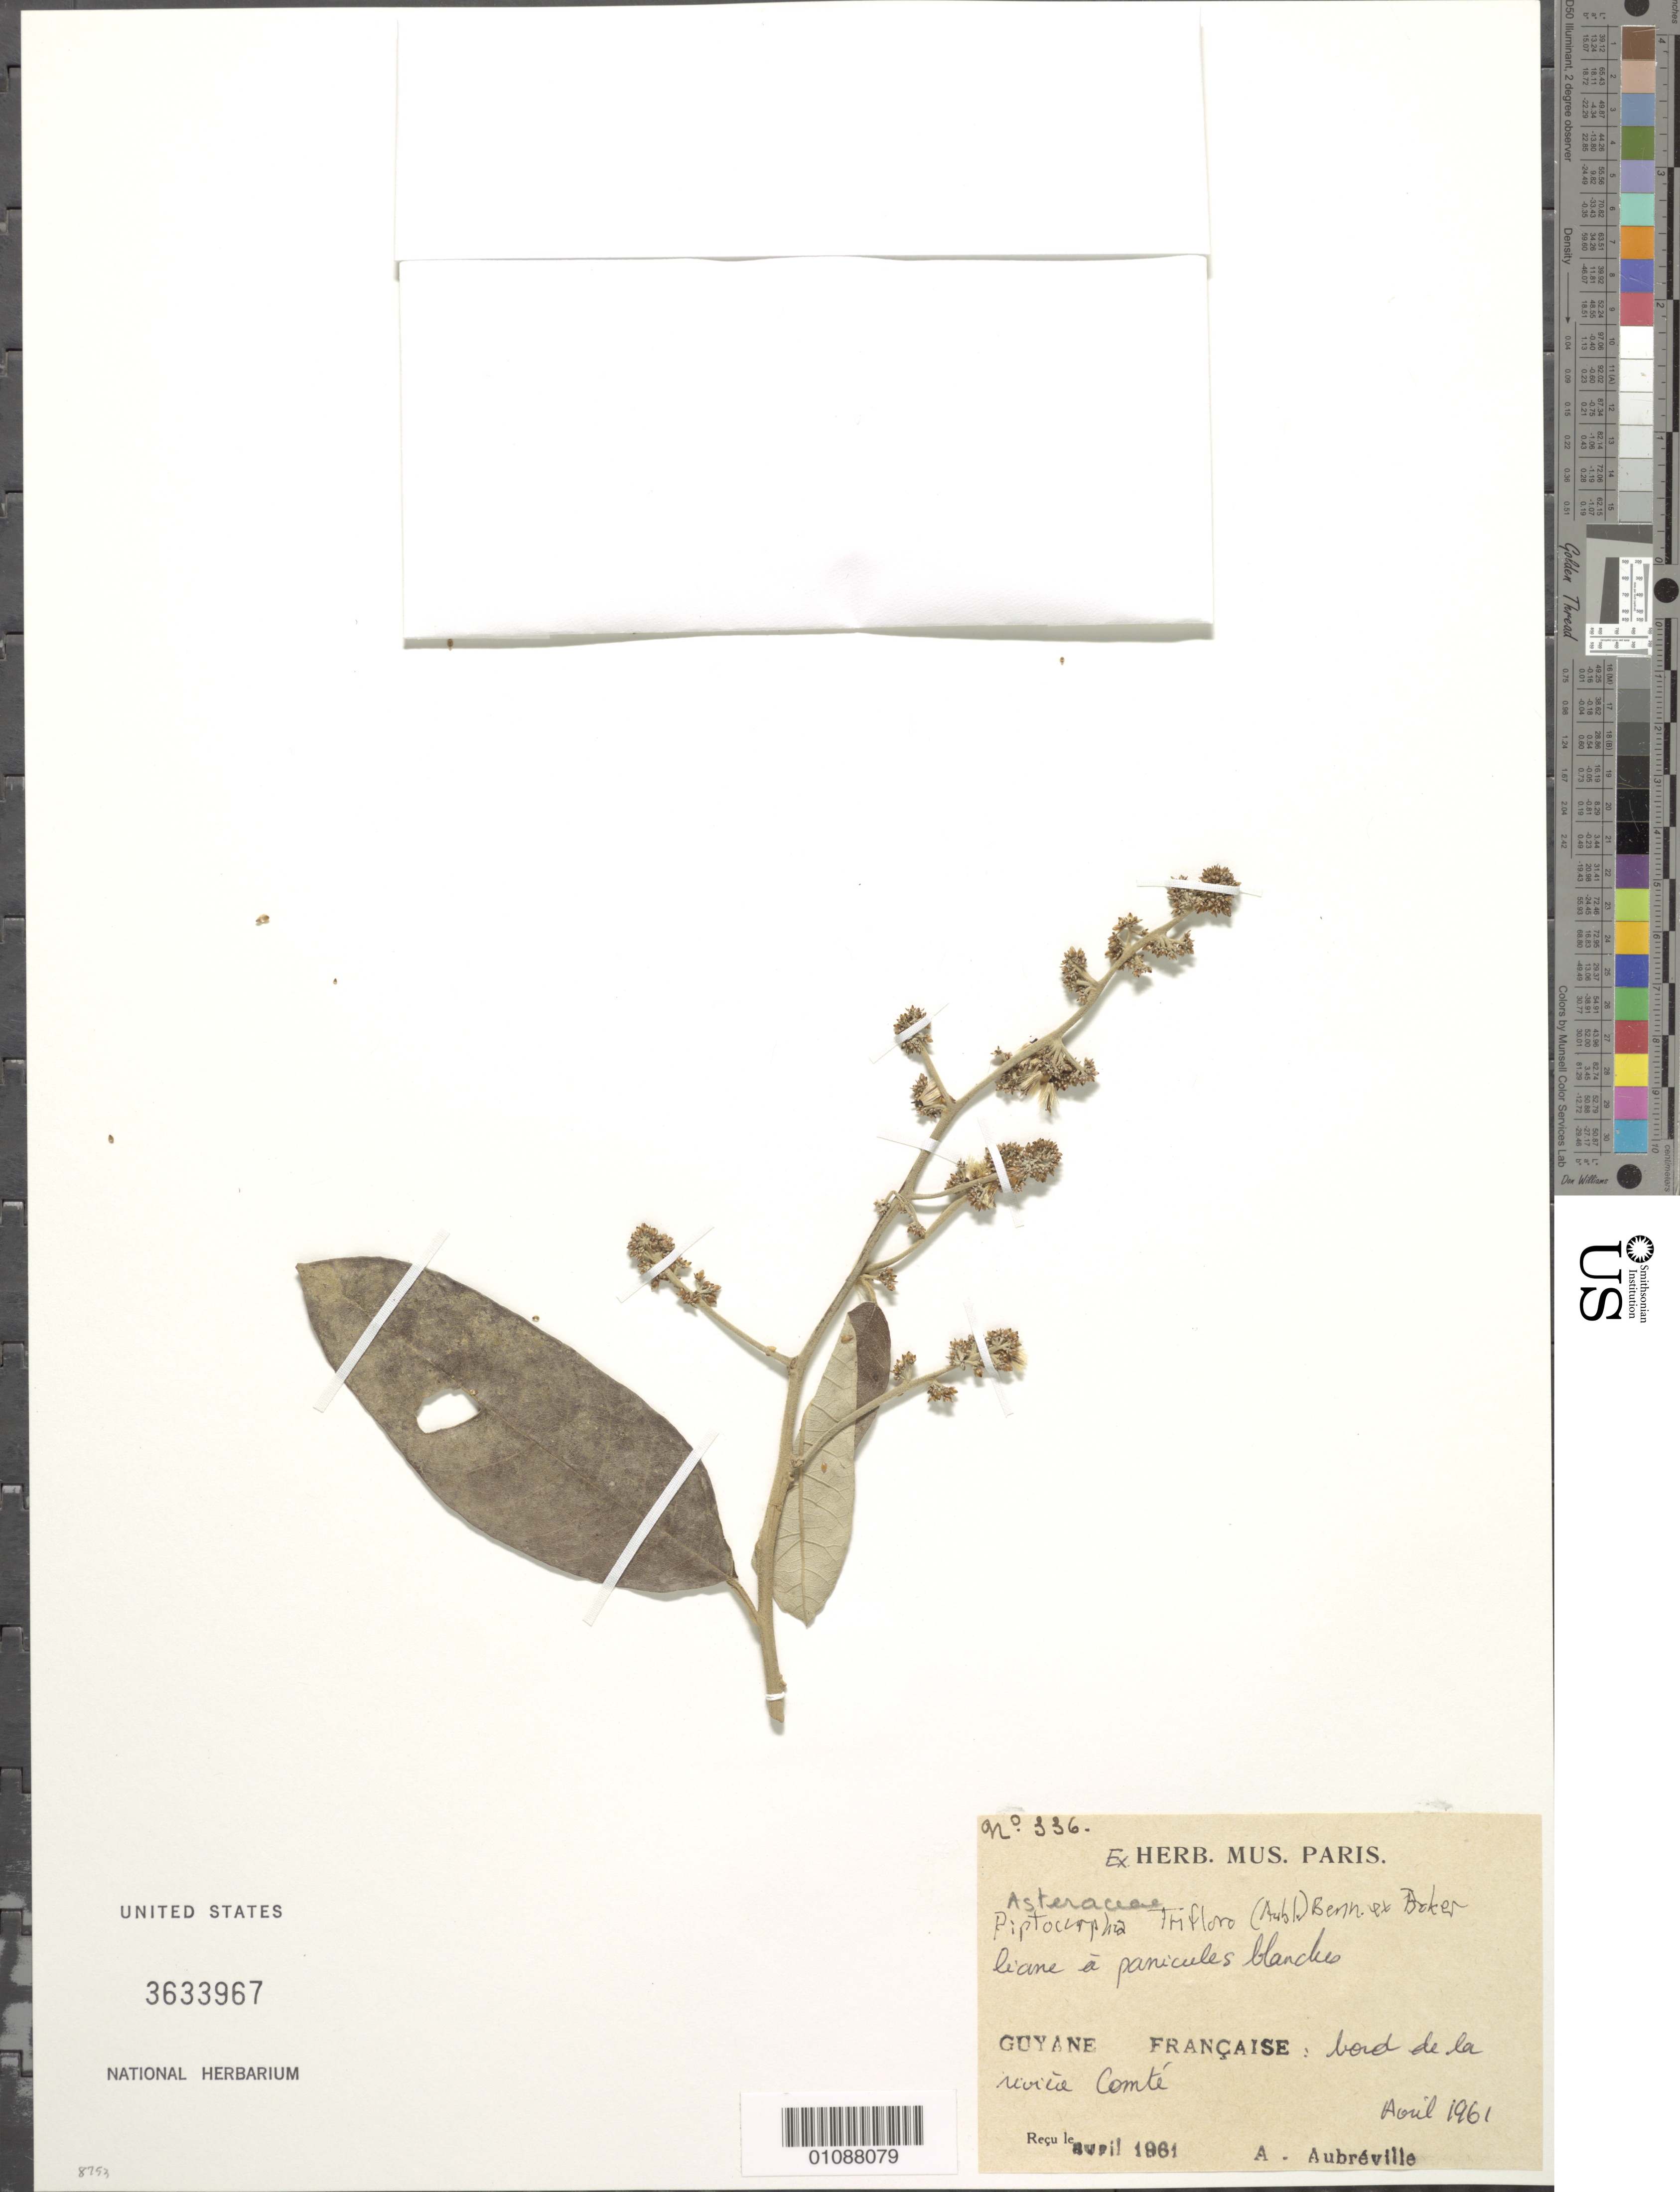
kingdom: Plantae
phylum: Tracheophyta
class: Magnoliopsida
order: Asterales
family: Asteraceae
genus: Piptocarpha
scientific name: Piptocarpha triflora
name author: (Aubl.) Benn. ex Baker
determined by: Robinson, Harold E., (US)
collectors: A. Aubréville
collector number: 336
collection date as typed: Apr-61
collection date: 1961-04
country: French Guiana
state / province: Inini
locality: Comté R., bord de la riviere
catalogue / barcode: US 3633967